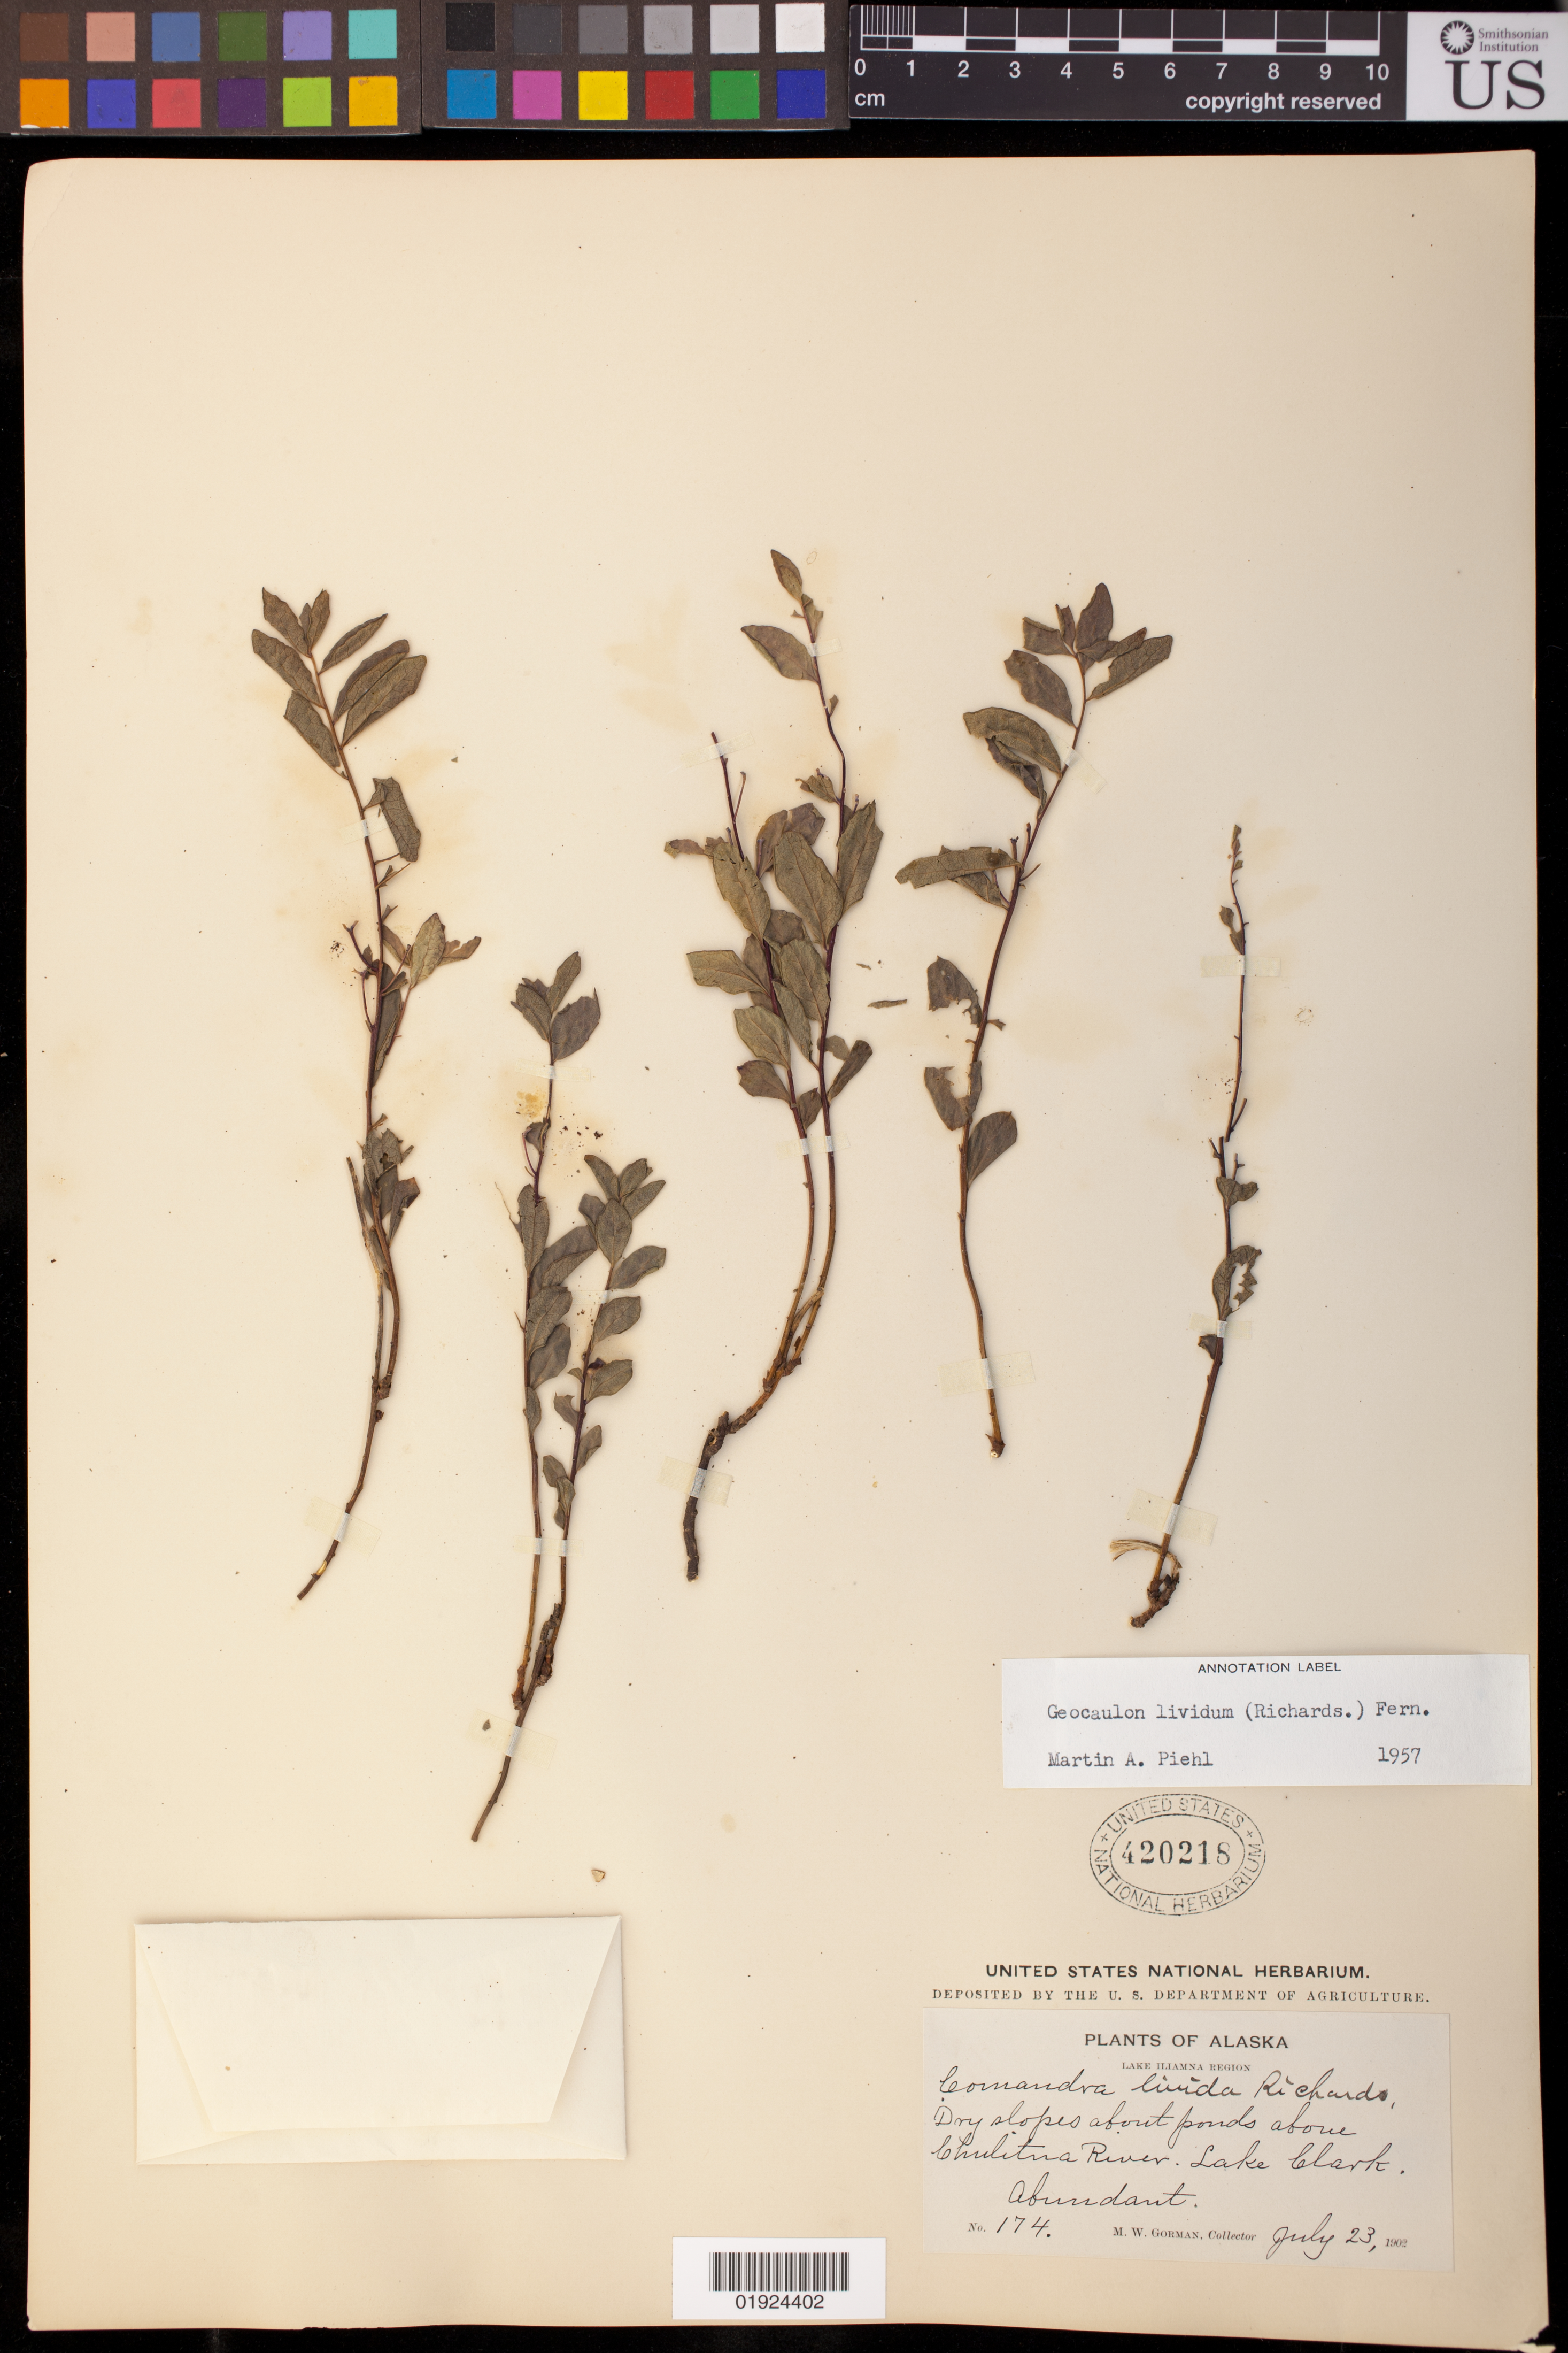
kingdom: Plantae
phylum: Tracheophyta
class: Magnoliopsida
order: Santalales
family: Comandraceae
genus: Geocaulon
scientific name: Geocaulon lividum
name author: (Richardson) Fernald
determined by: Piehl, M. A.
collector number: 174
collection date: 1902-07-23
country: United States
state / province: Alaska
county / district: Lake and Peninsula Borough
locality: Lake Iliamna Region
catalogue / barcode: US 420218